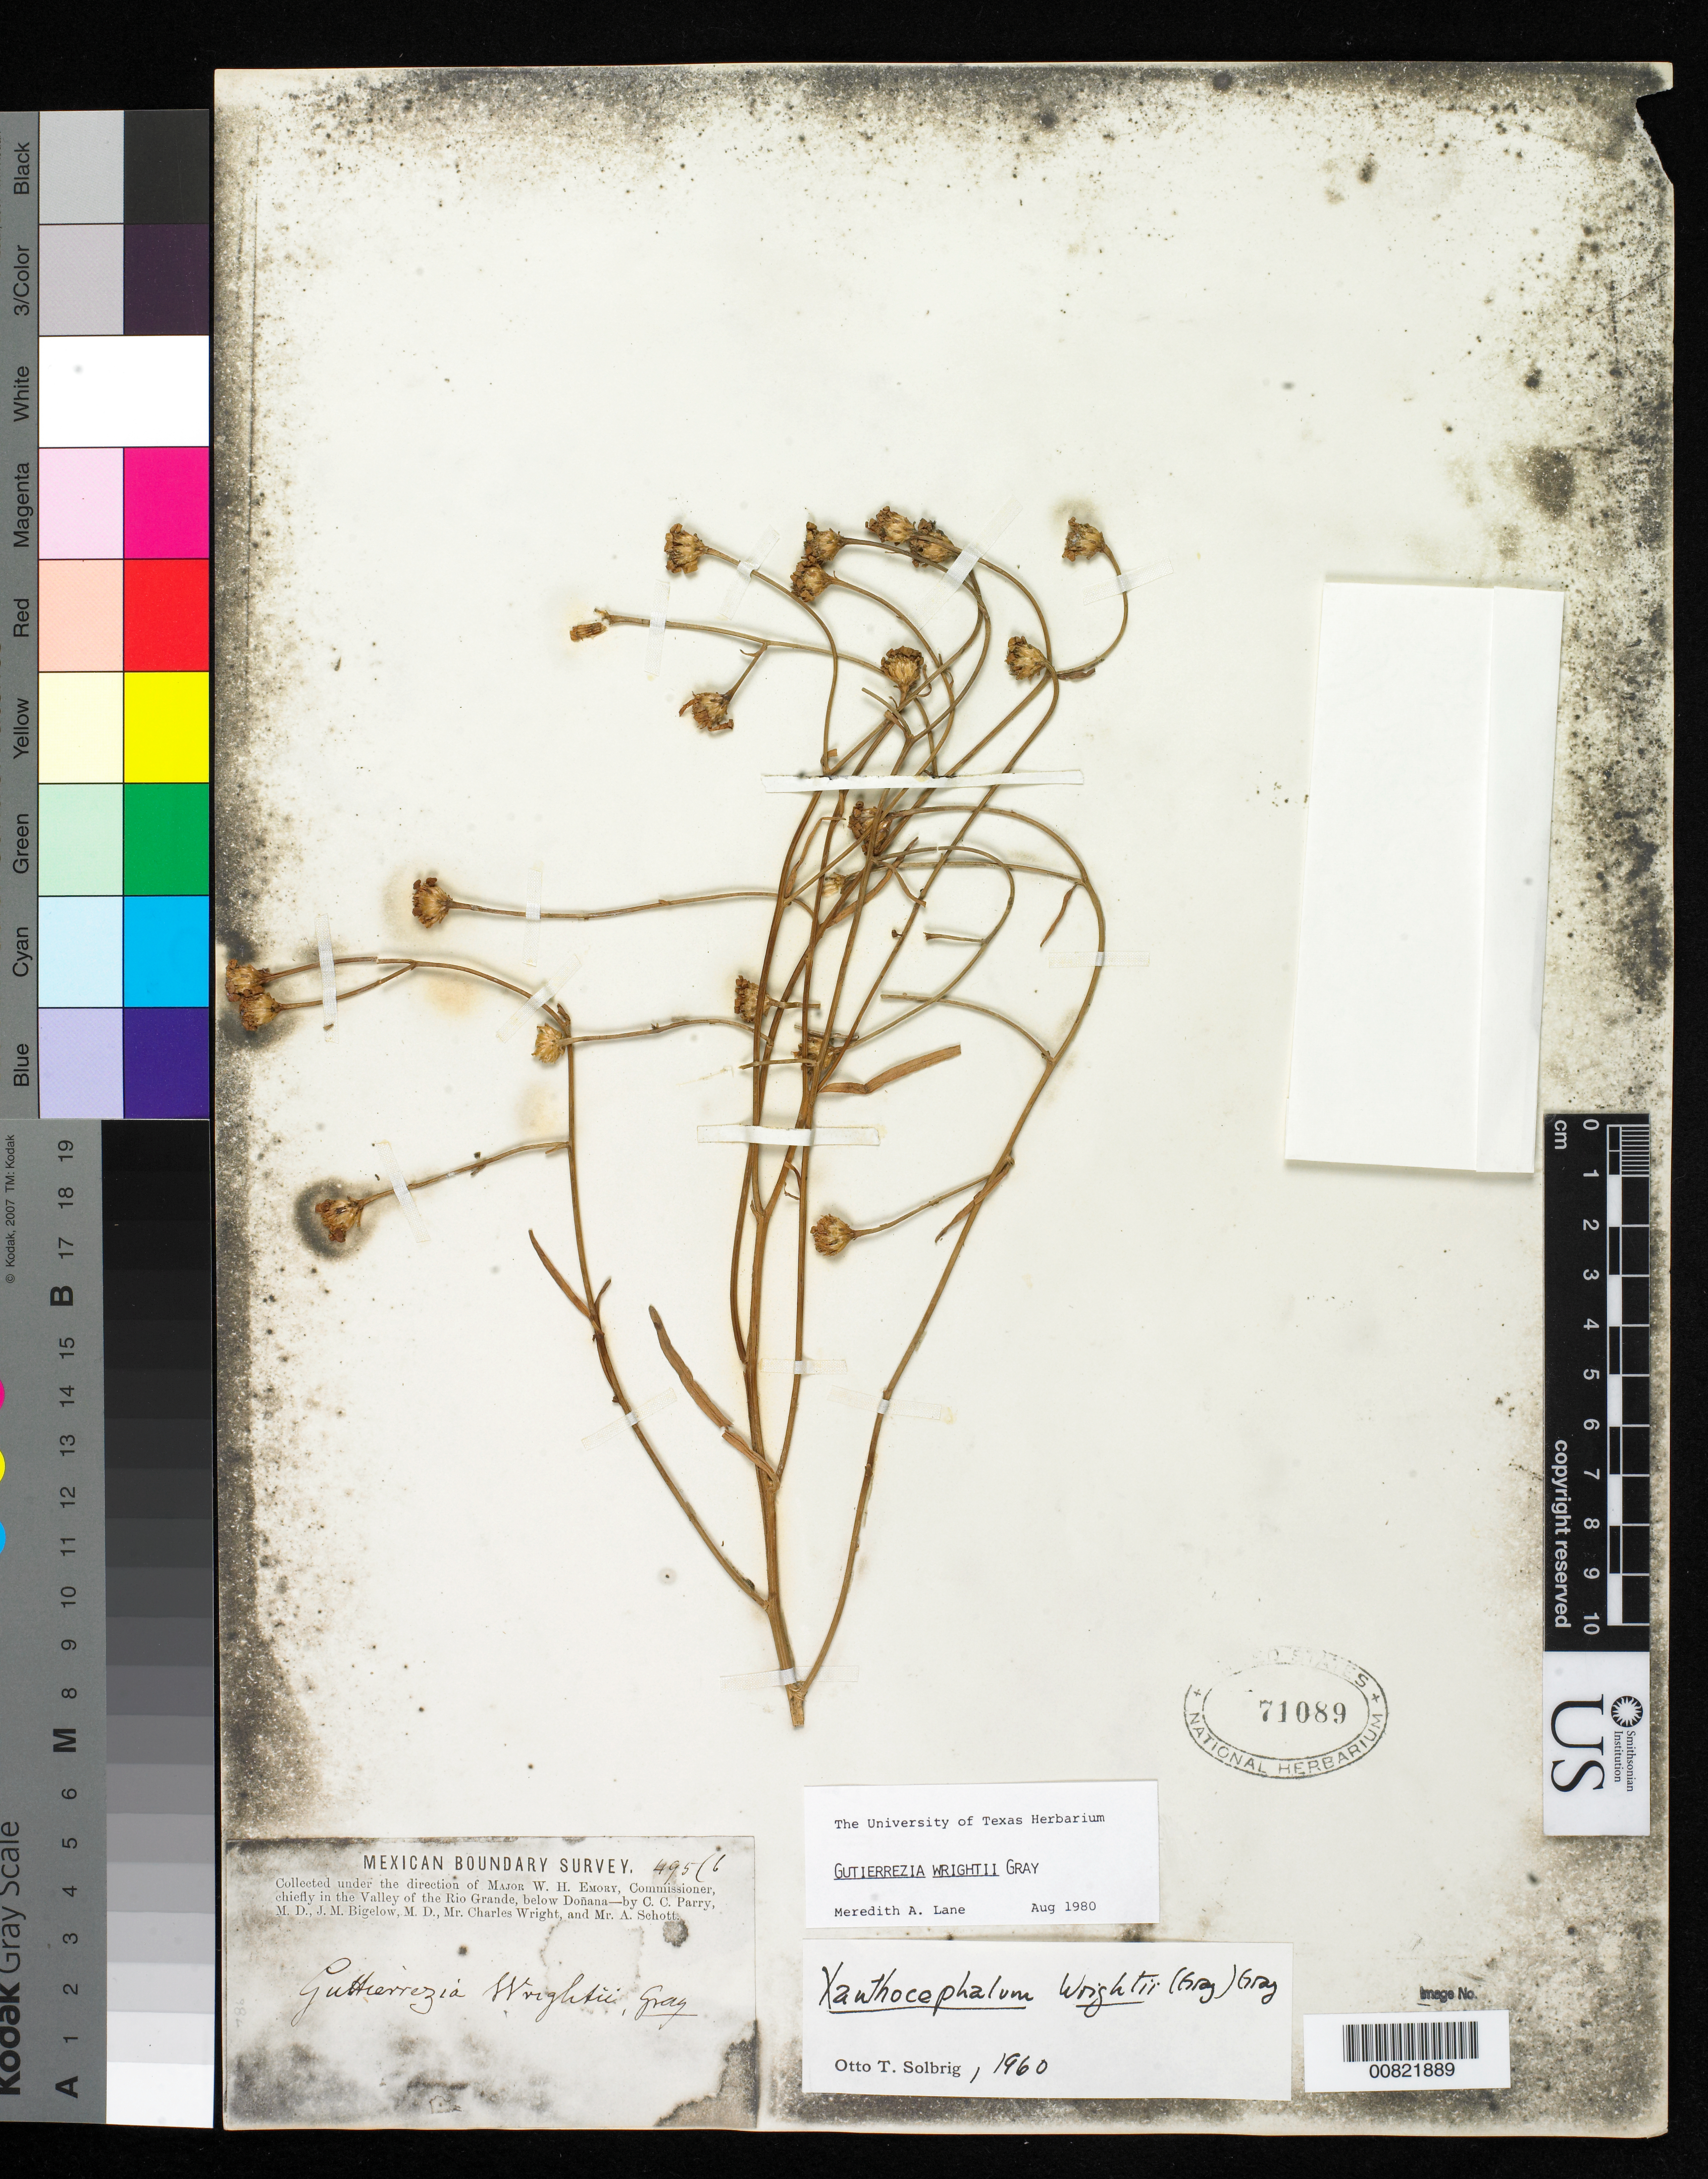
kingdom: Plantae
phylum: Tracheophyta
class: Magnoliopsida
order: Asterales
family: Asteraceae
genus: Gutierrezia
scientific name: Gutierrezia wrightii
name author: A. Gray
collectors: C. C. Parry, J. M. Bigelow, C. Wright & A. C. V. Schott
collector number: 495/6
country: United States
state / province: New Mexico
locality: Valley of the Rio Grande, below Doñana, New Mexico.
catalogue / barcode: US 71089